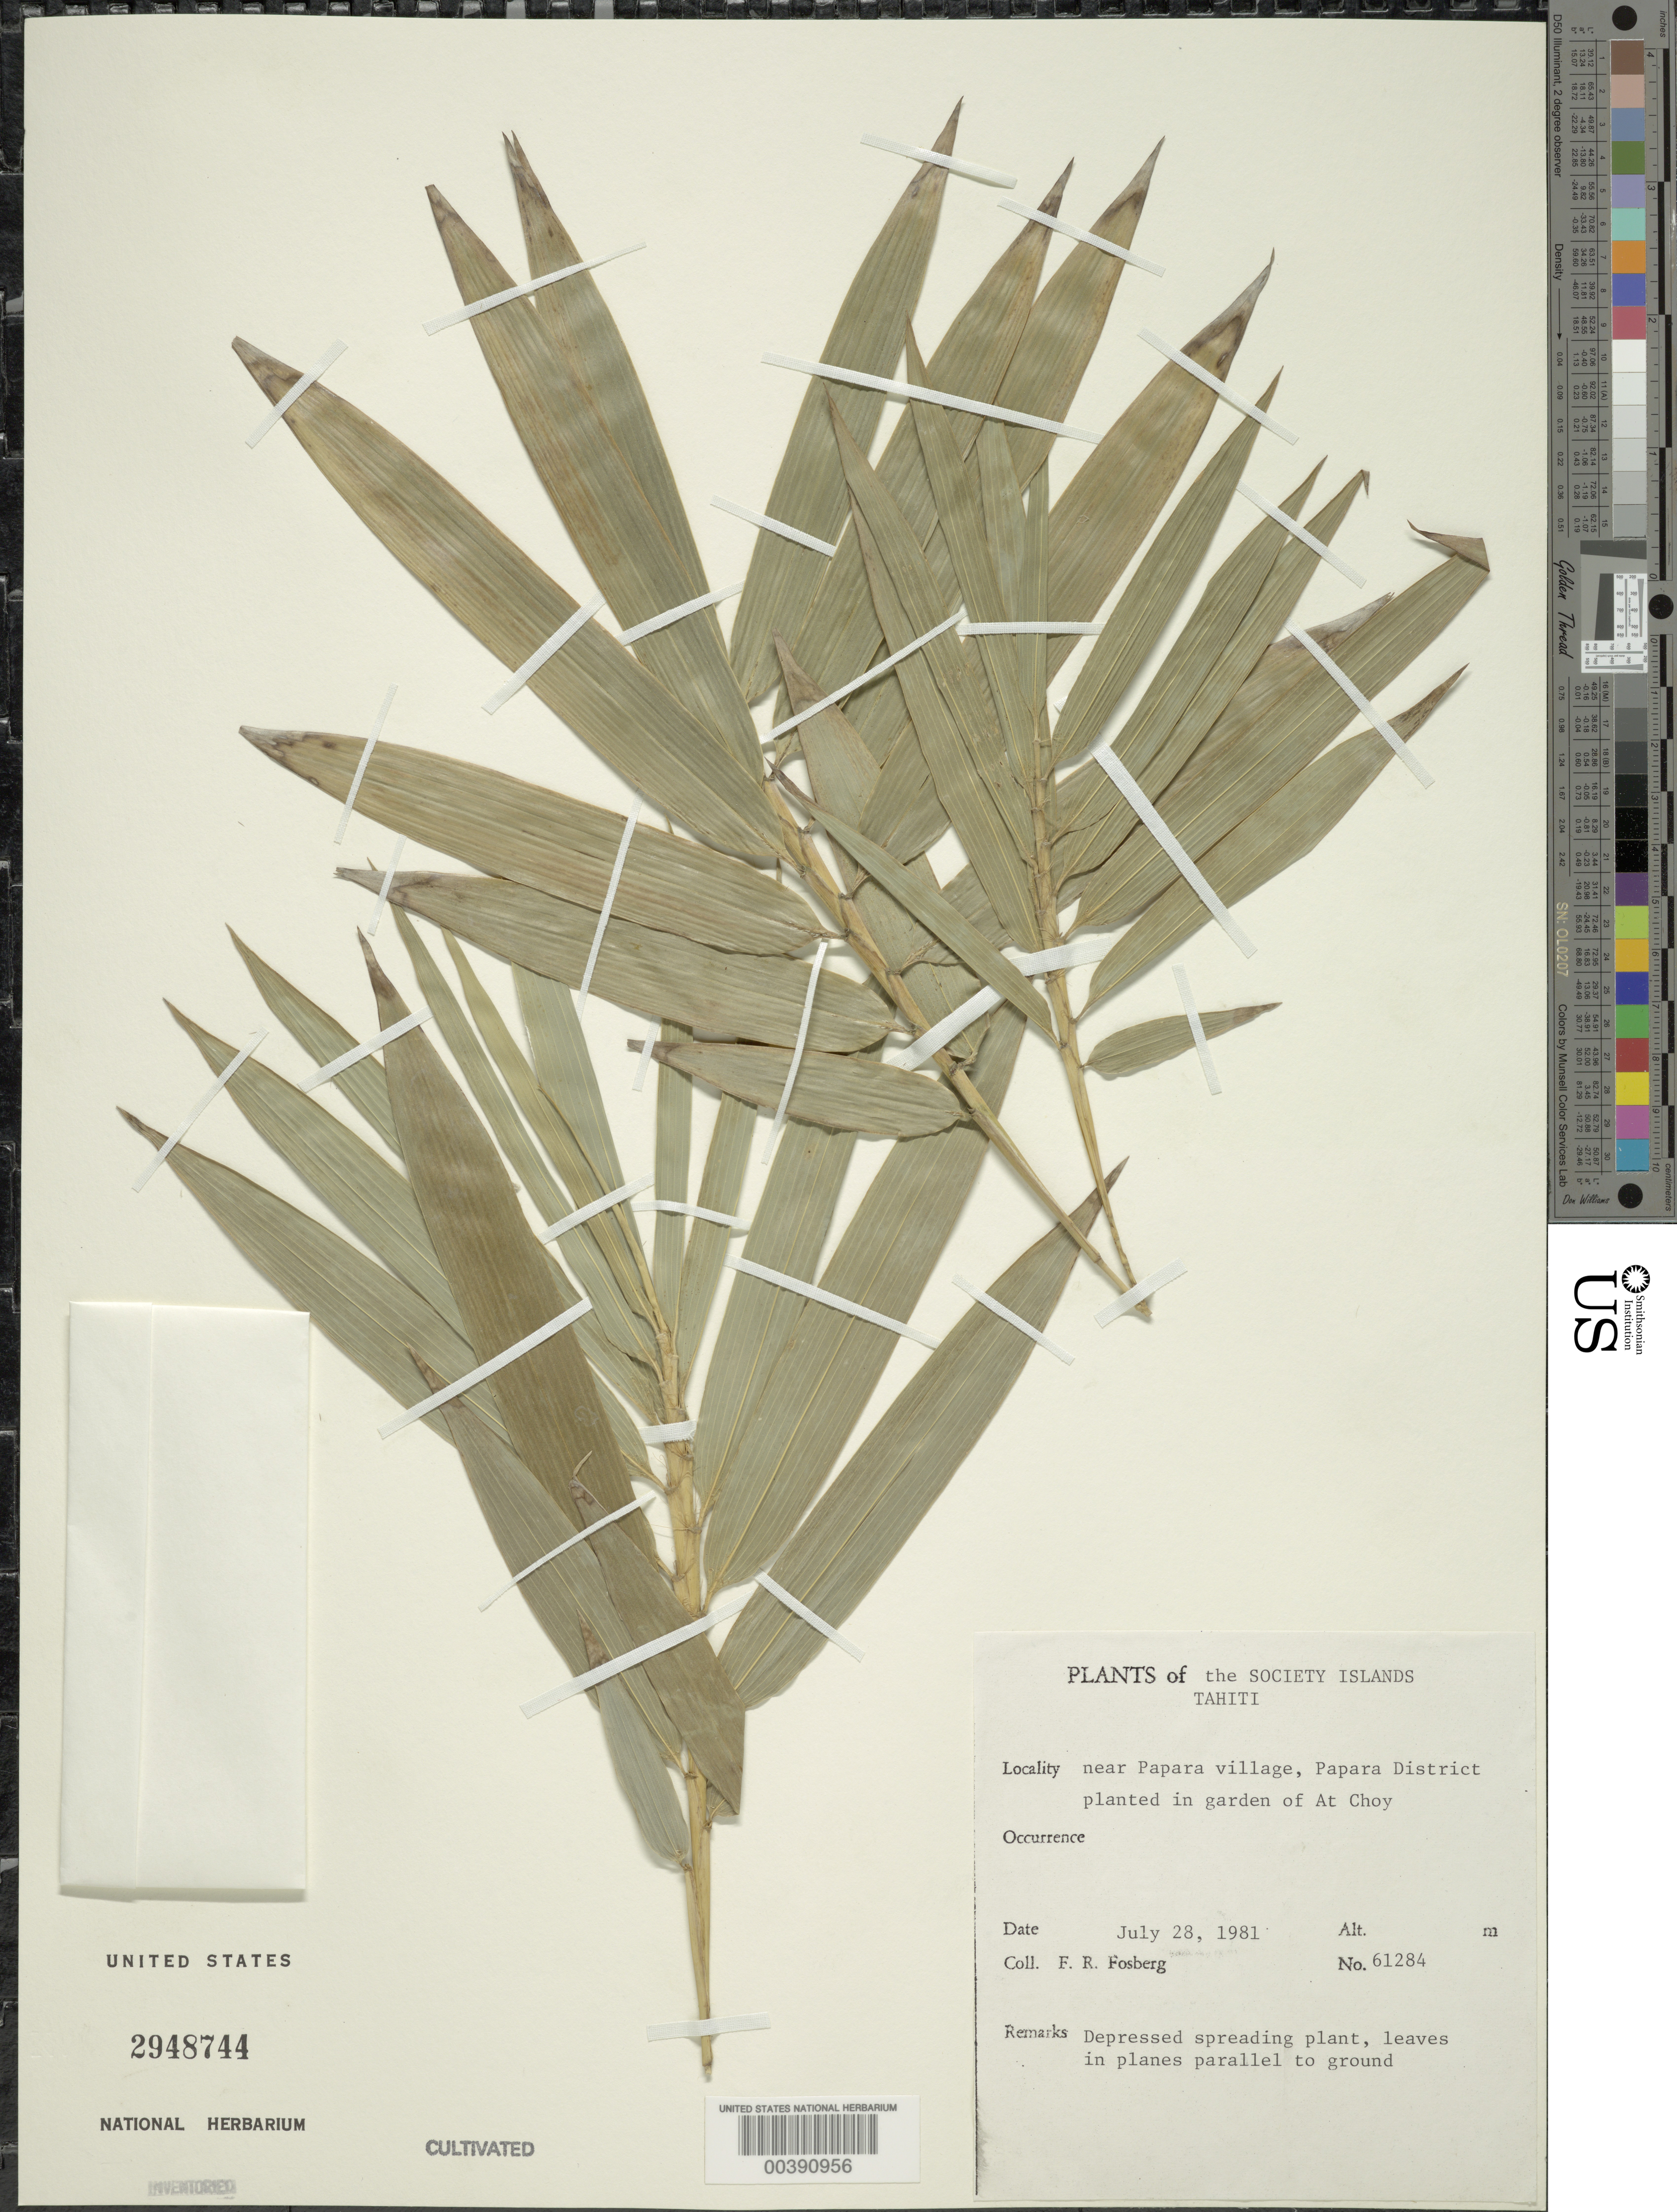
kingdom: Plantae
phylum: Tracheophyta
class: Liliopsida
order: Poales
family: Poaceae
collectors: F. R. Fosberg & B. C. Stone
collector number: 61284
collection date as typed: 28 Jul 1981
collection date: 1981-07-28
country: French Polynesia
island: Tahiti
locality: Papara village [Society Is.]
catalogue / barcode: US 2948744